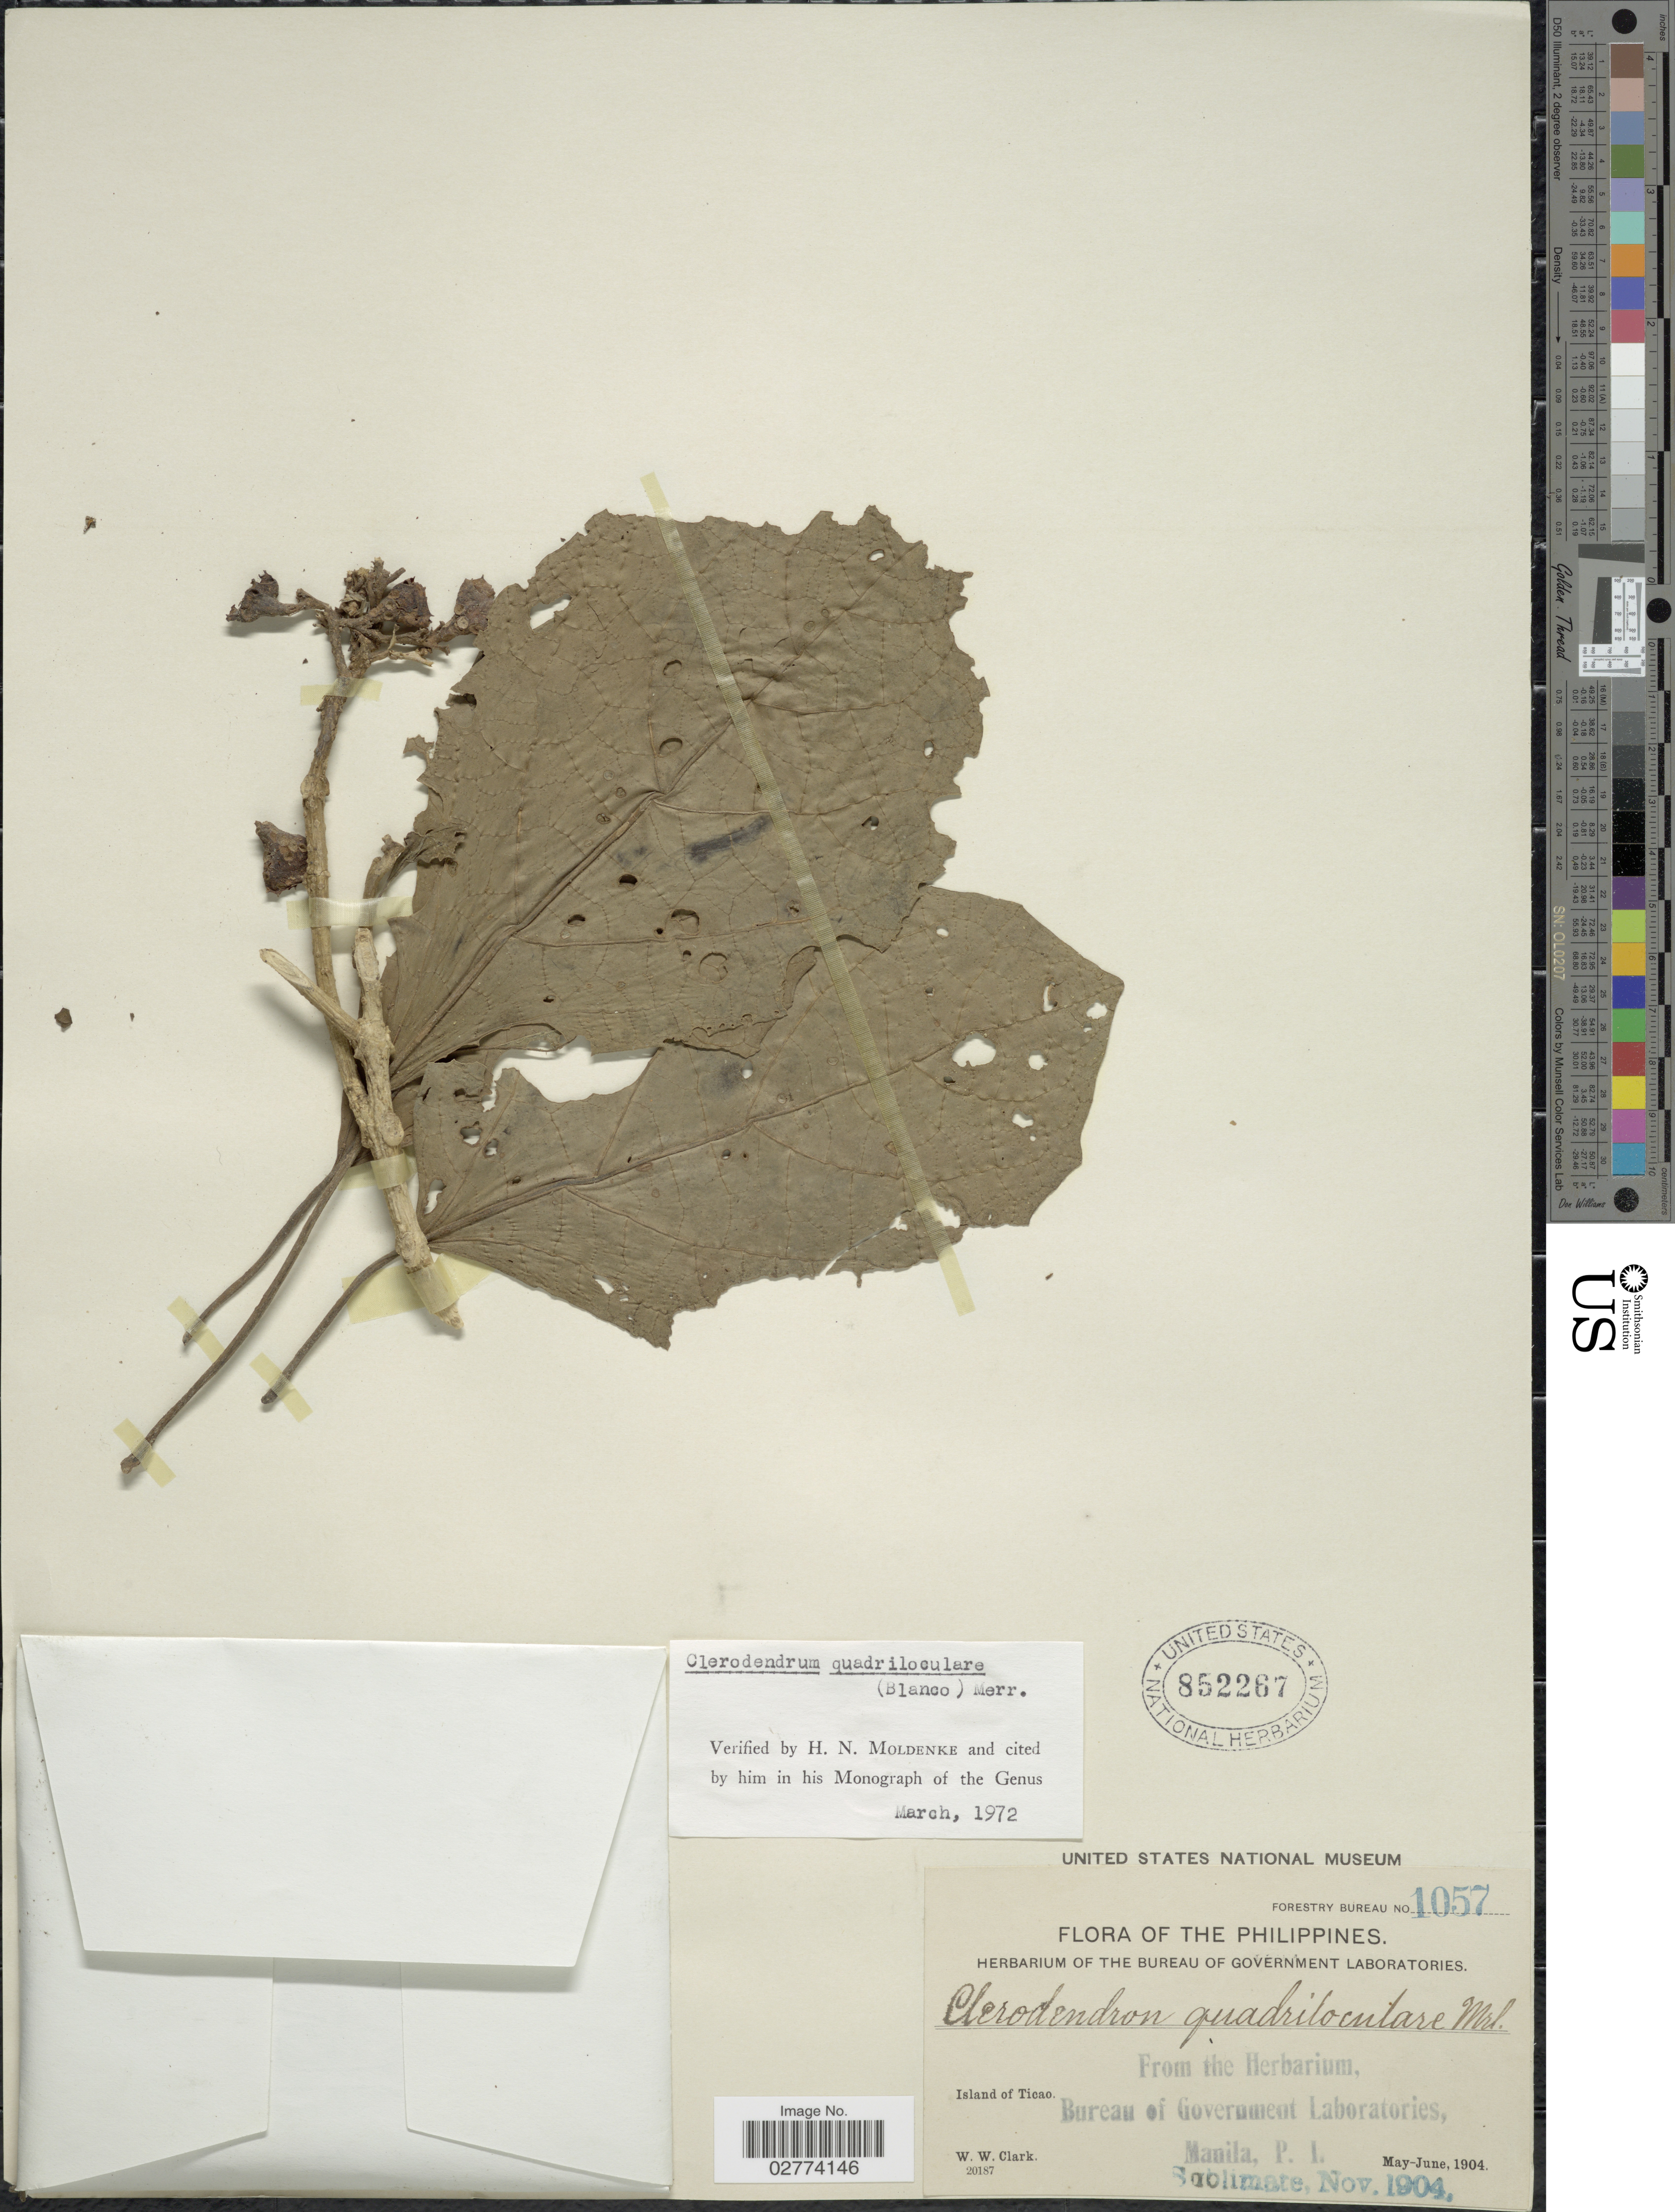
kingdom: Plantae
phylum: Tracheophyta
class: Magnoliopsida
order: Lamiales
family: Lamiaceae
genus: Clerodendrum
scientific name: Clerodendrum quadriloculare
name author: (Blanco) Merr.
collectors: W. W. Clark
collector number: Forestry Bureau 1057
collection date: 1904-05/1904-06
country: Philippines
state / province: Bicol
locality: Island of Ticao.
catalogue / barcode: US 852267